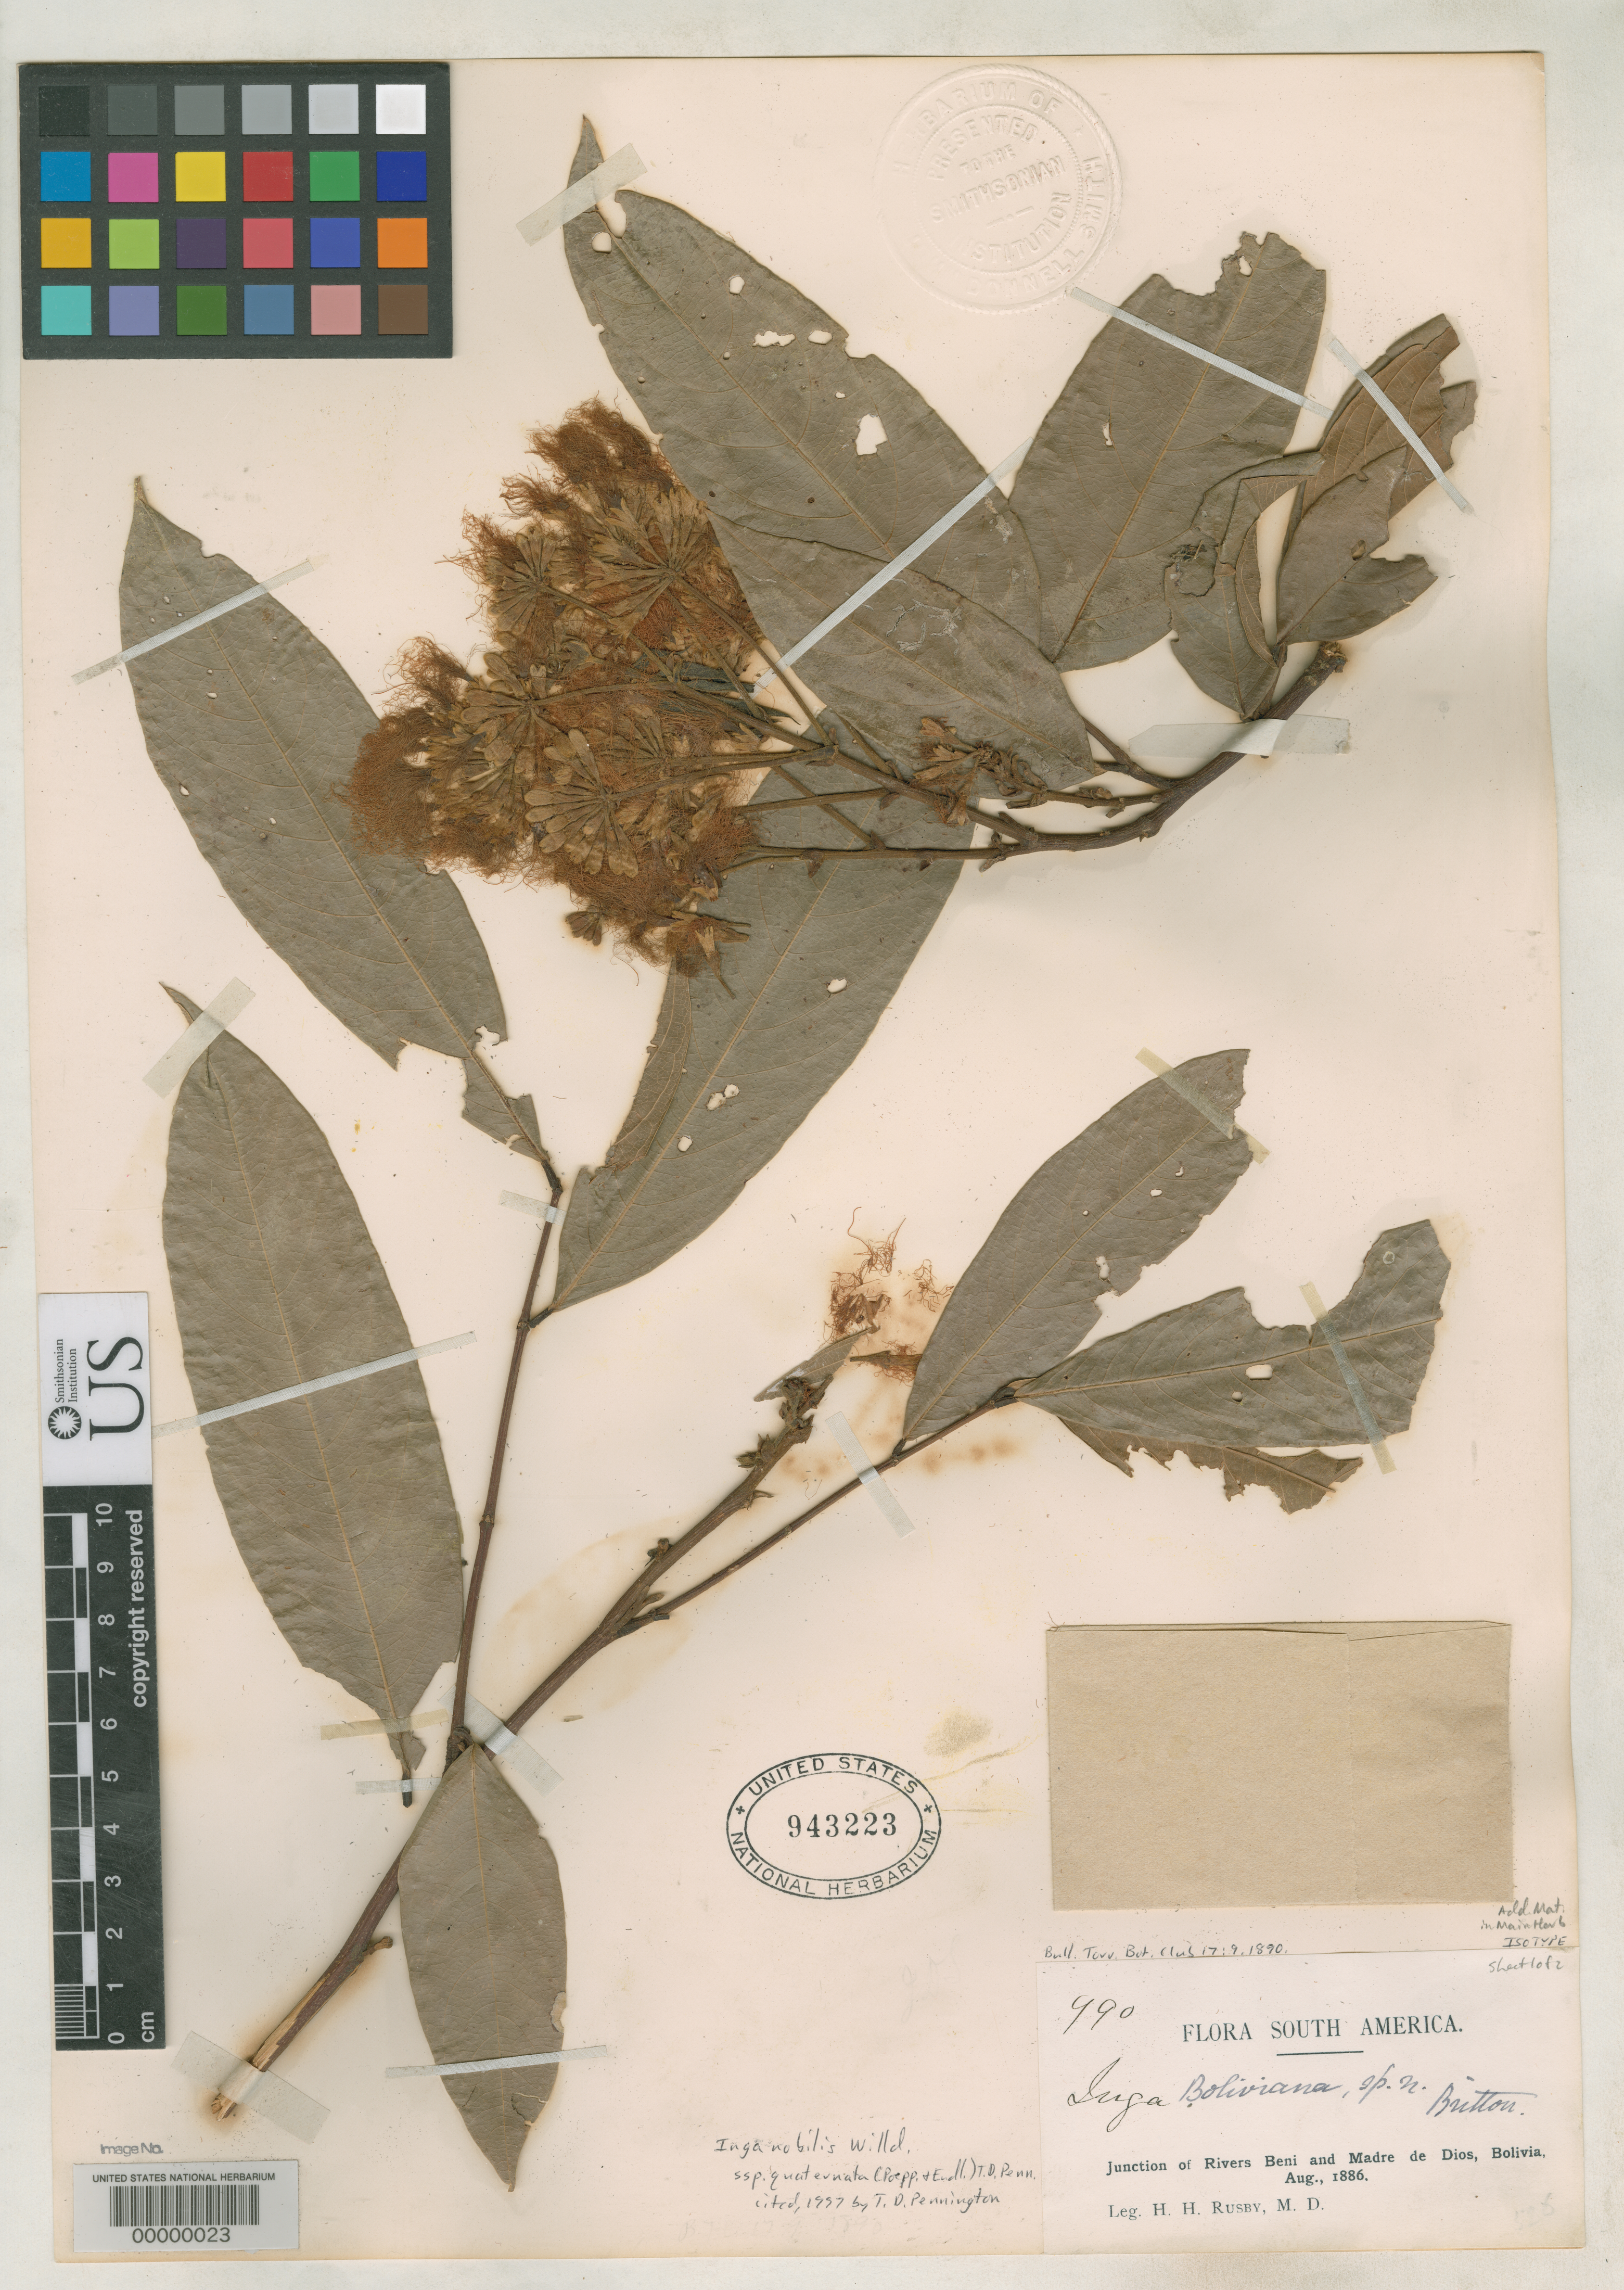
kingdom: Plantae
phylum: Tracheophyta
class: Magnoliopsida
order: Fabales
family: Fabaceae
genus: Inga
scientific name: Inga boliviana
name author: Britton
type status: Isotype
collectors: H. H. Rusby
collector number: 990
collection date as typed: Aug 1886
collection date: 1886-08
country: Bolivia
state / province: Beni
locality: Junction of Rivers Beni and Madre de Dios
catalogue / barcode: US 943223